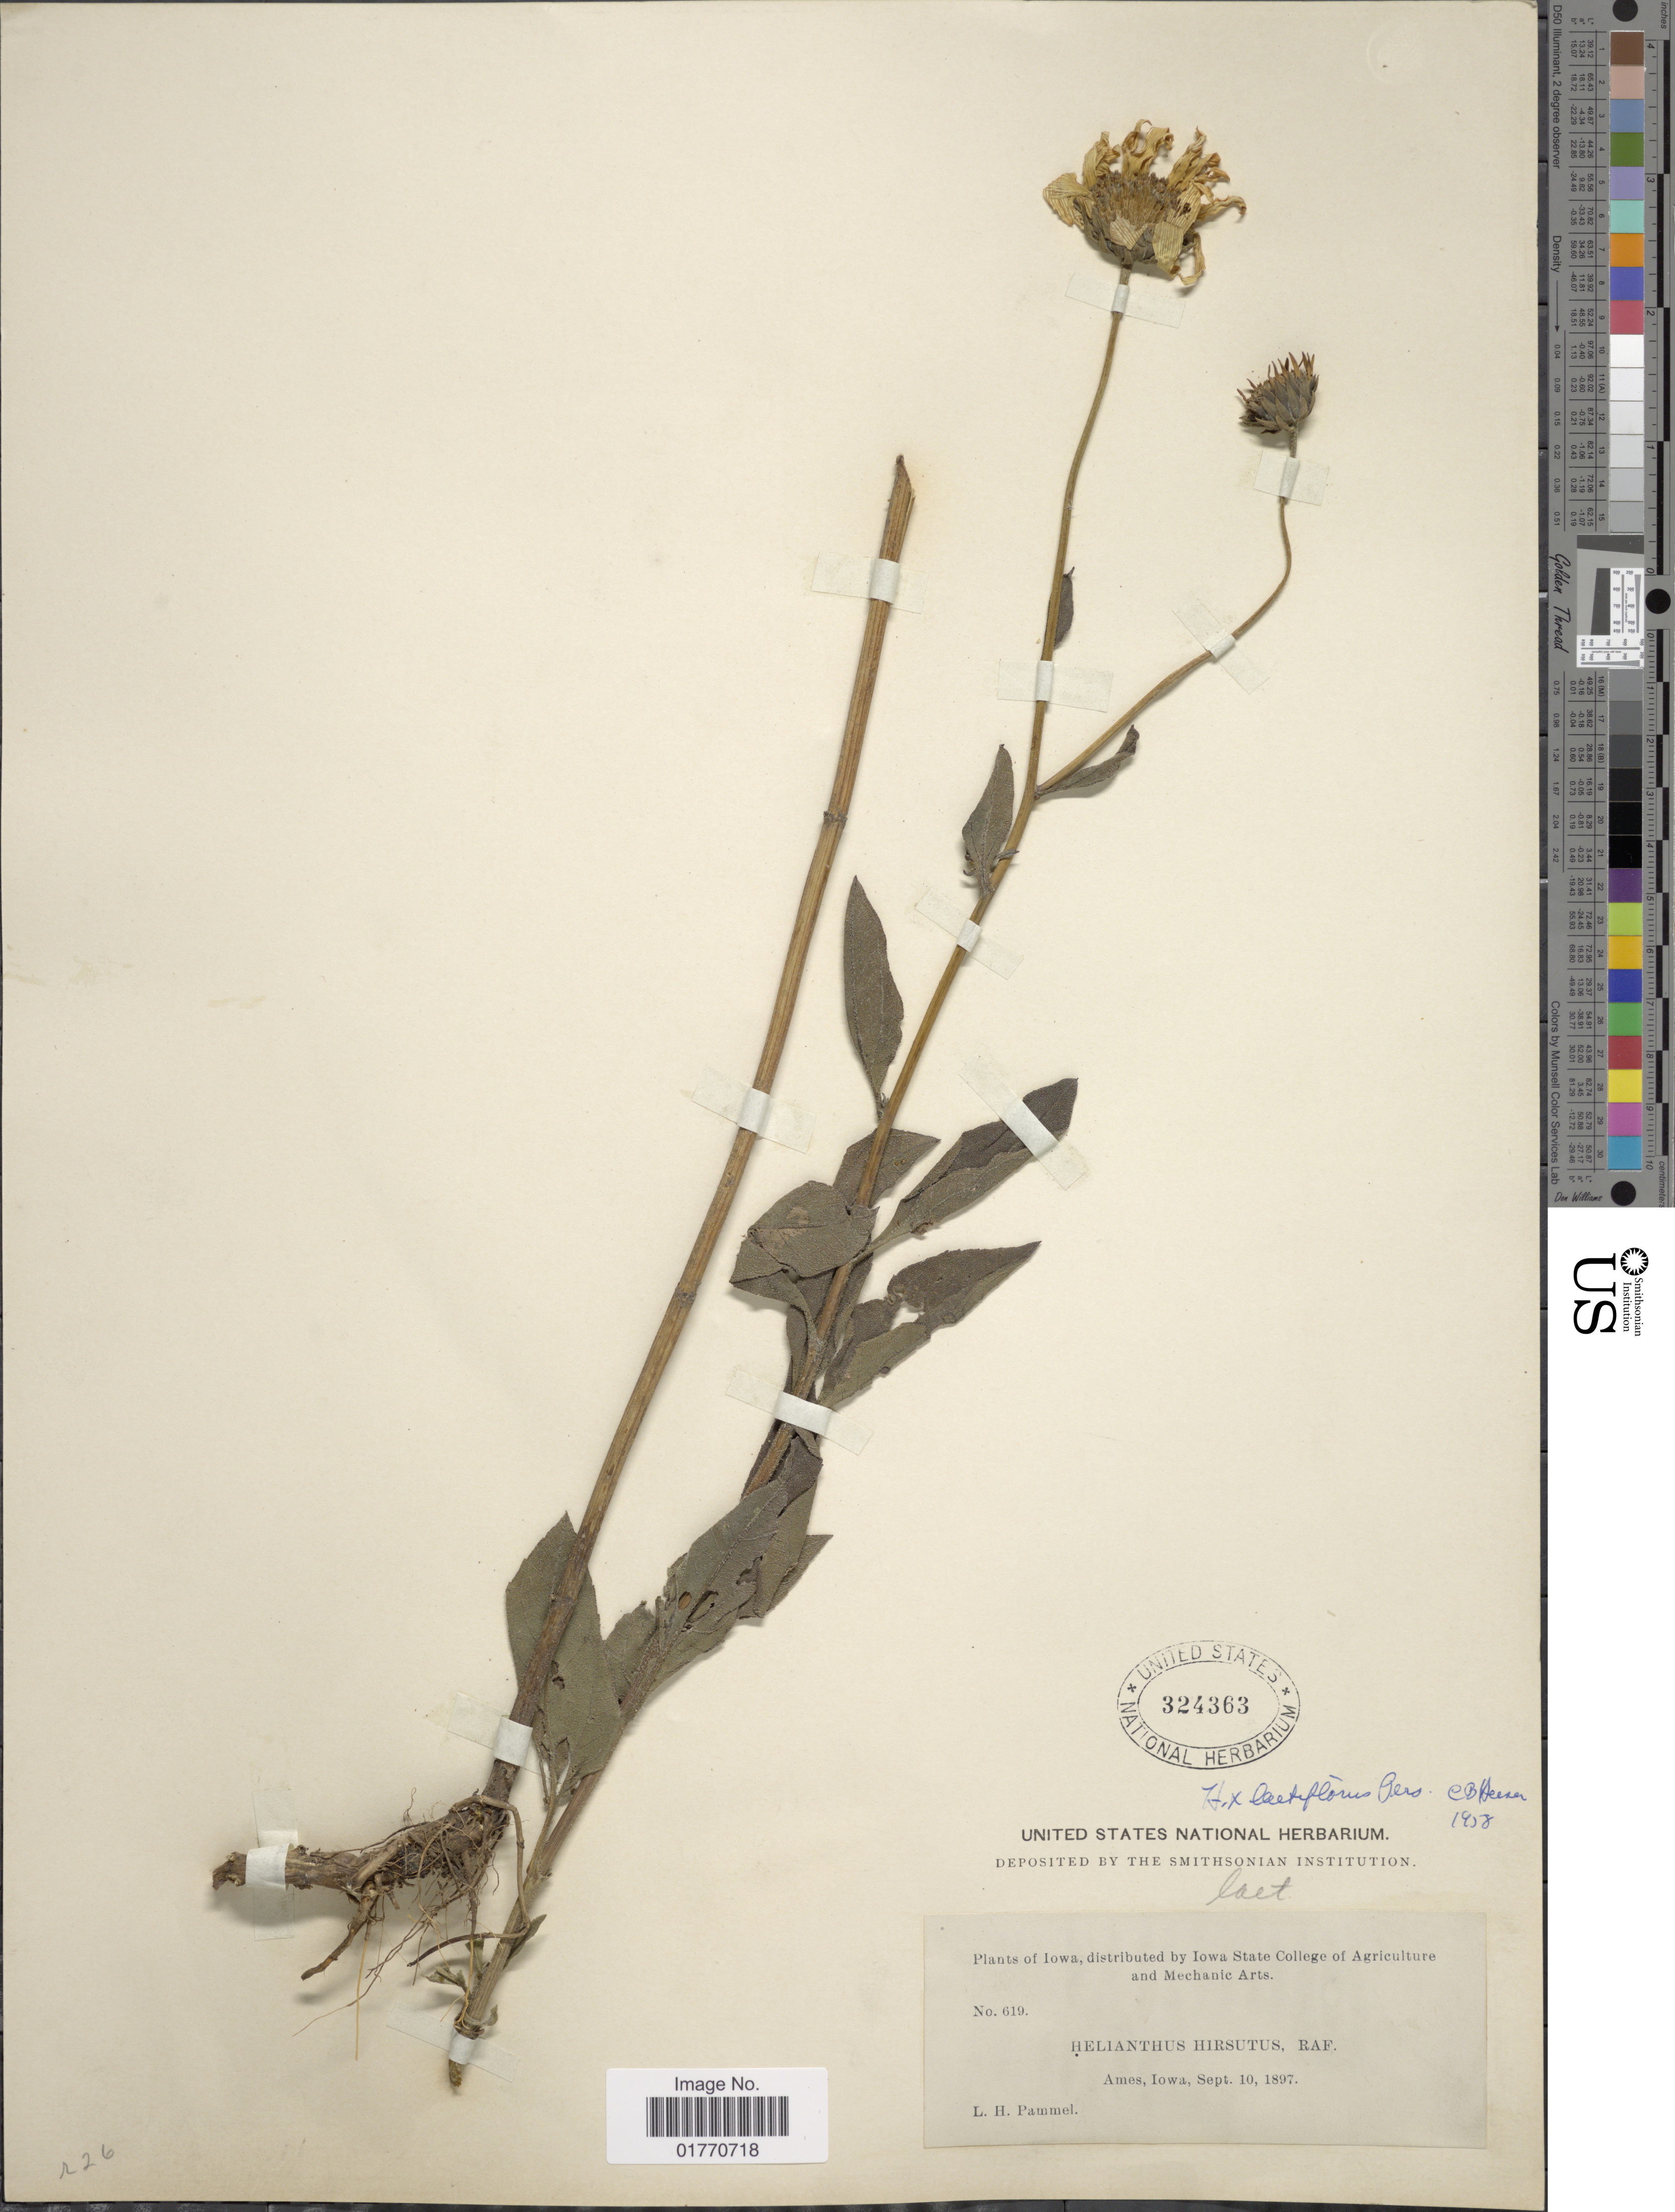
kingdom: Plantae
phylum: Tracheophyta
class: Magnoliopsida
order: Asterales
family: Asteraceae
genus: Helianthus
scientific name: Helianthus laetiflorus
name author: Pers.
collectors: L. Pammel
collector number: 619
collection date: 1897-09-10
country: United States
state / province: Iowa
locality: Ames.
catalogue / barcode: US 324363